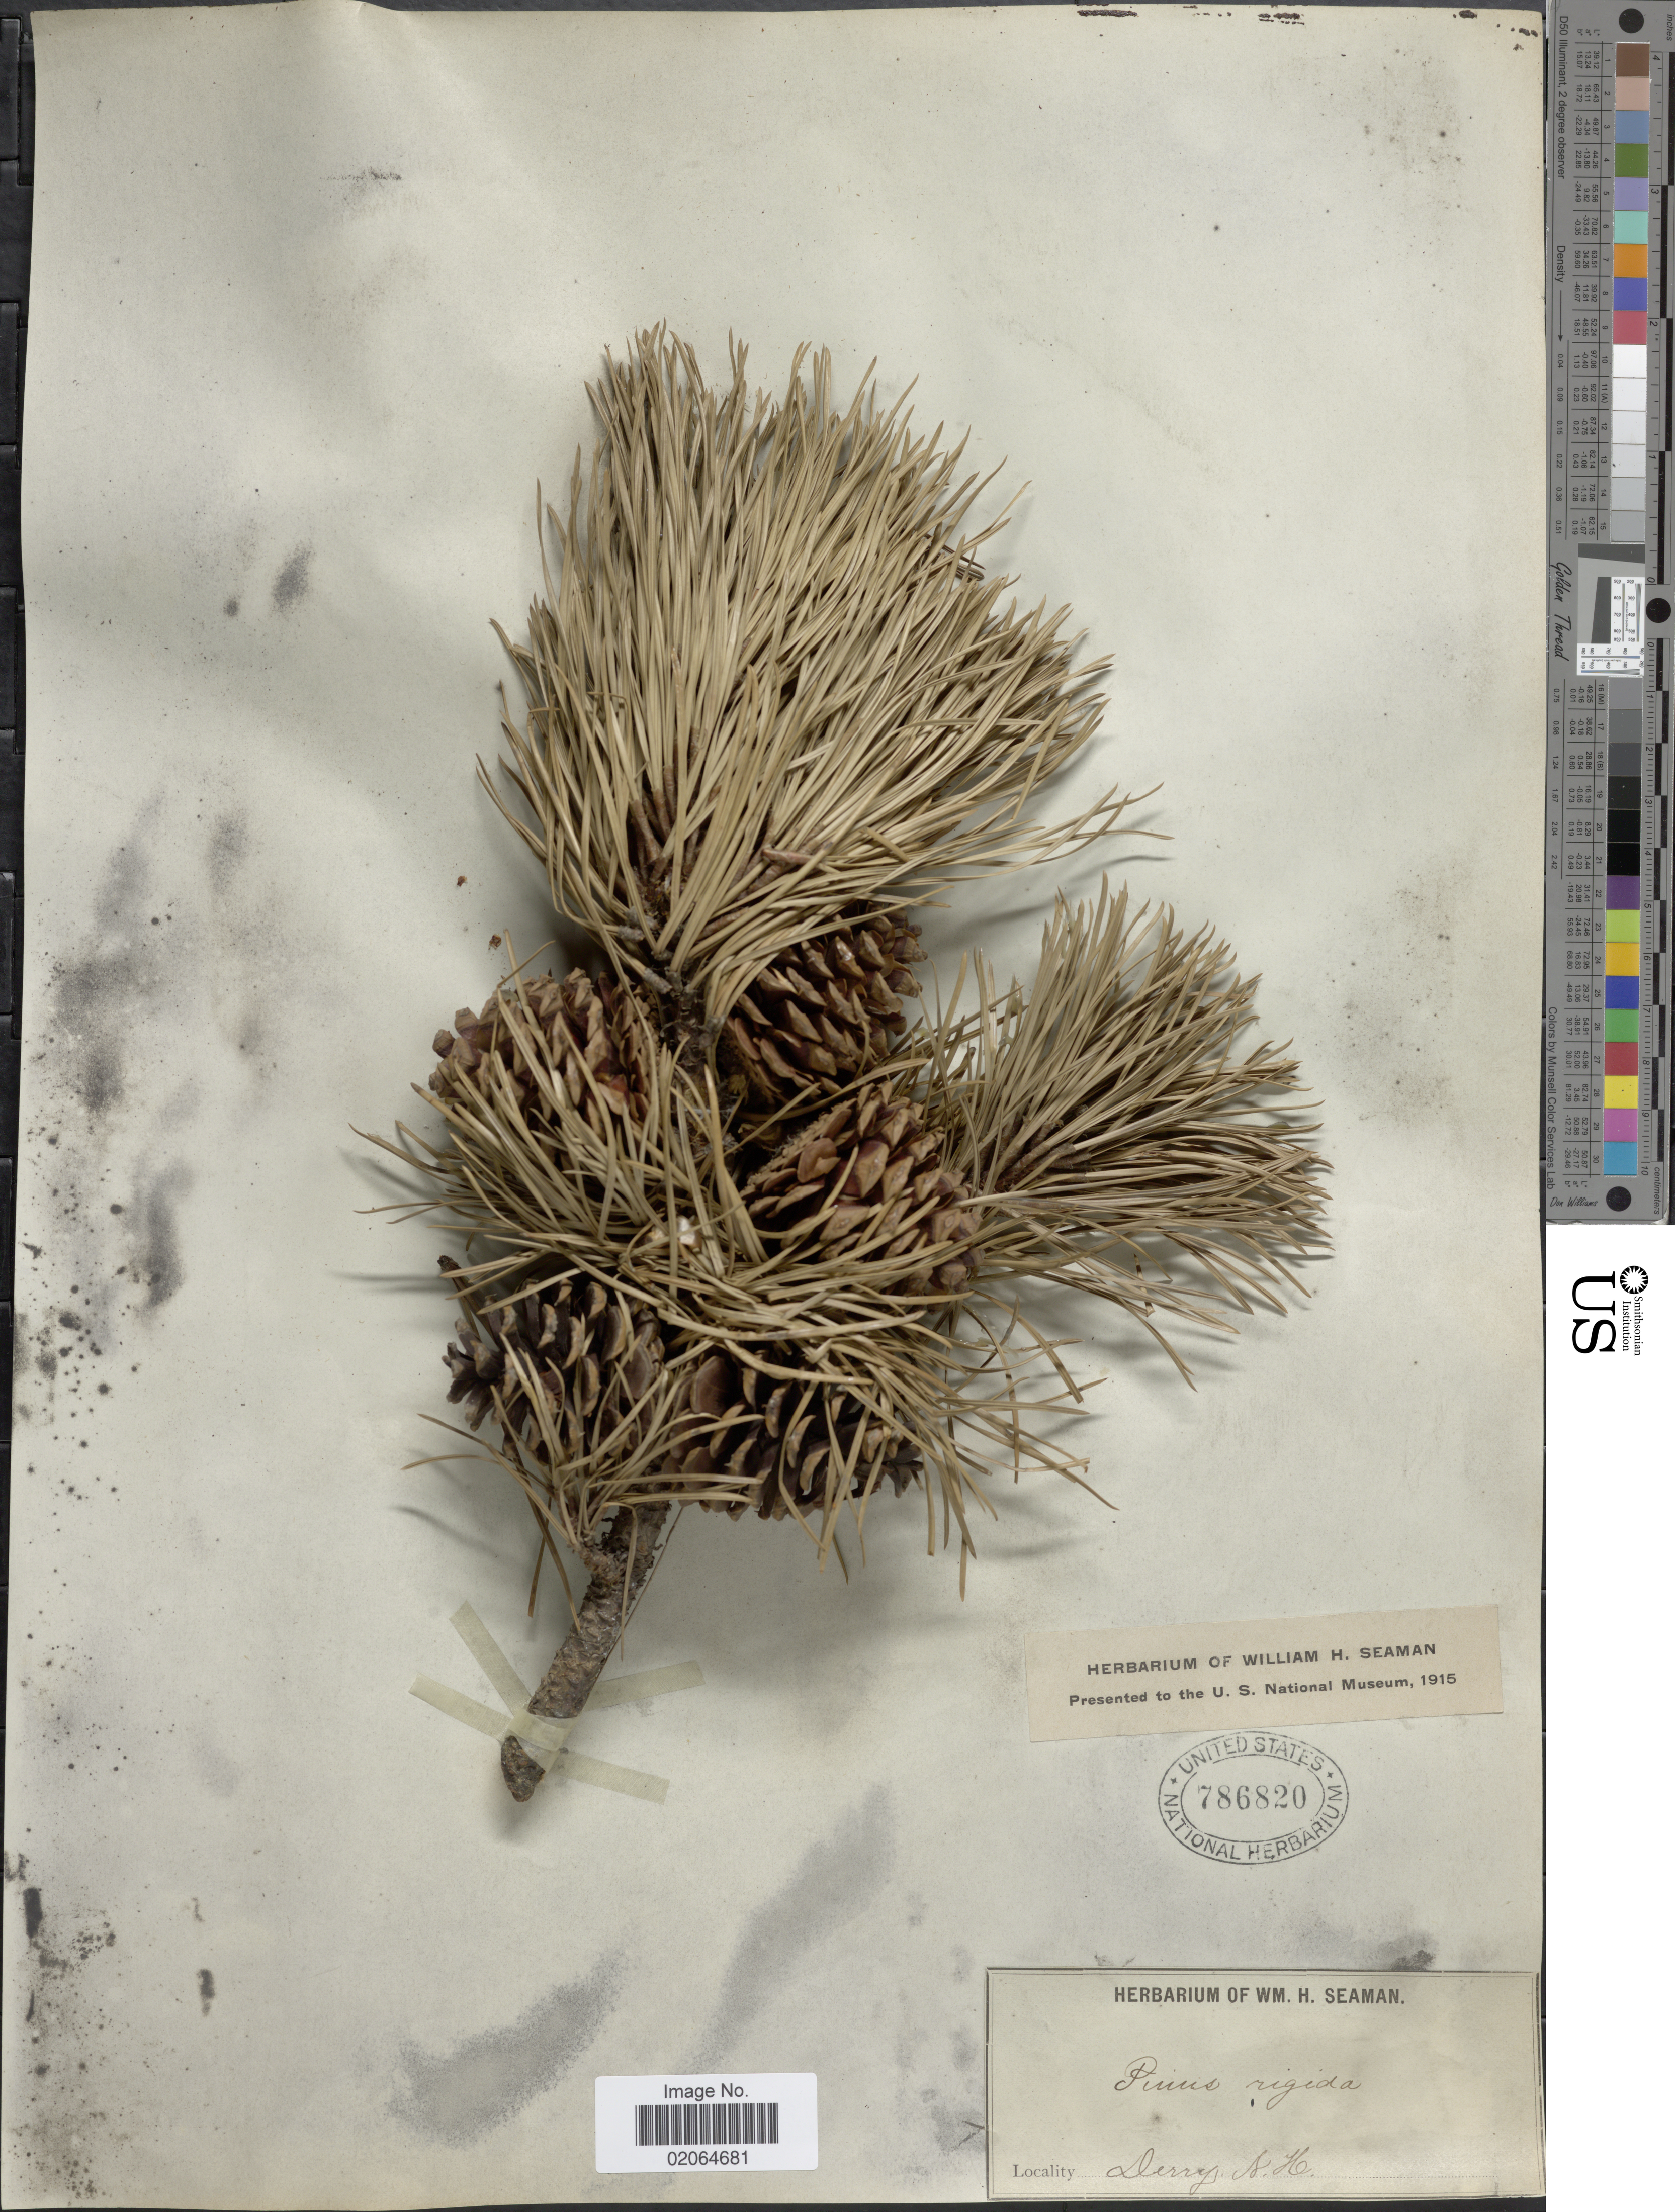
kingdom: Plantae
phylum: Tracheophyta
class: Pinopsida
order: Pinales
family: Pinaceae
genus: Pinus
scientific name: Pinus rigida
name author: Mill.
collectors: W. Seaman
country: United States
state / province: New Hampshire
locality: Derry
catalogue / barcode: US 786820